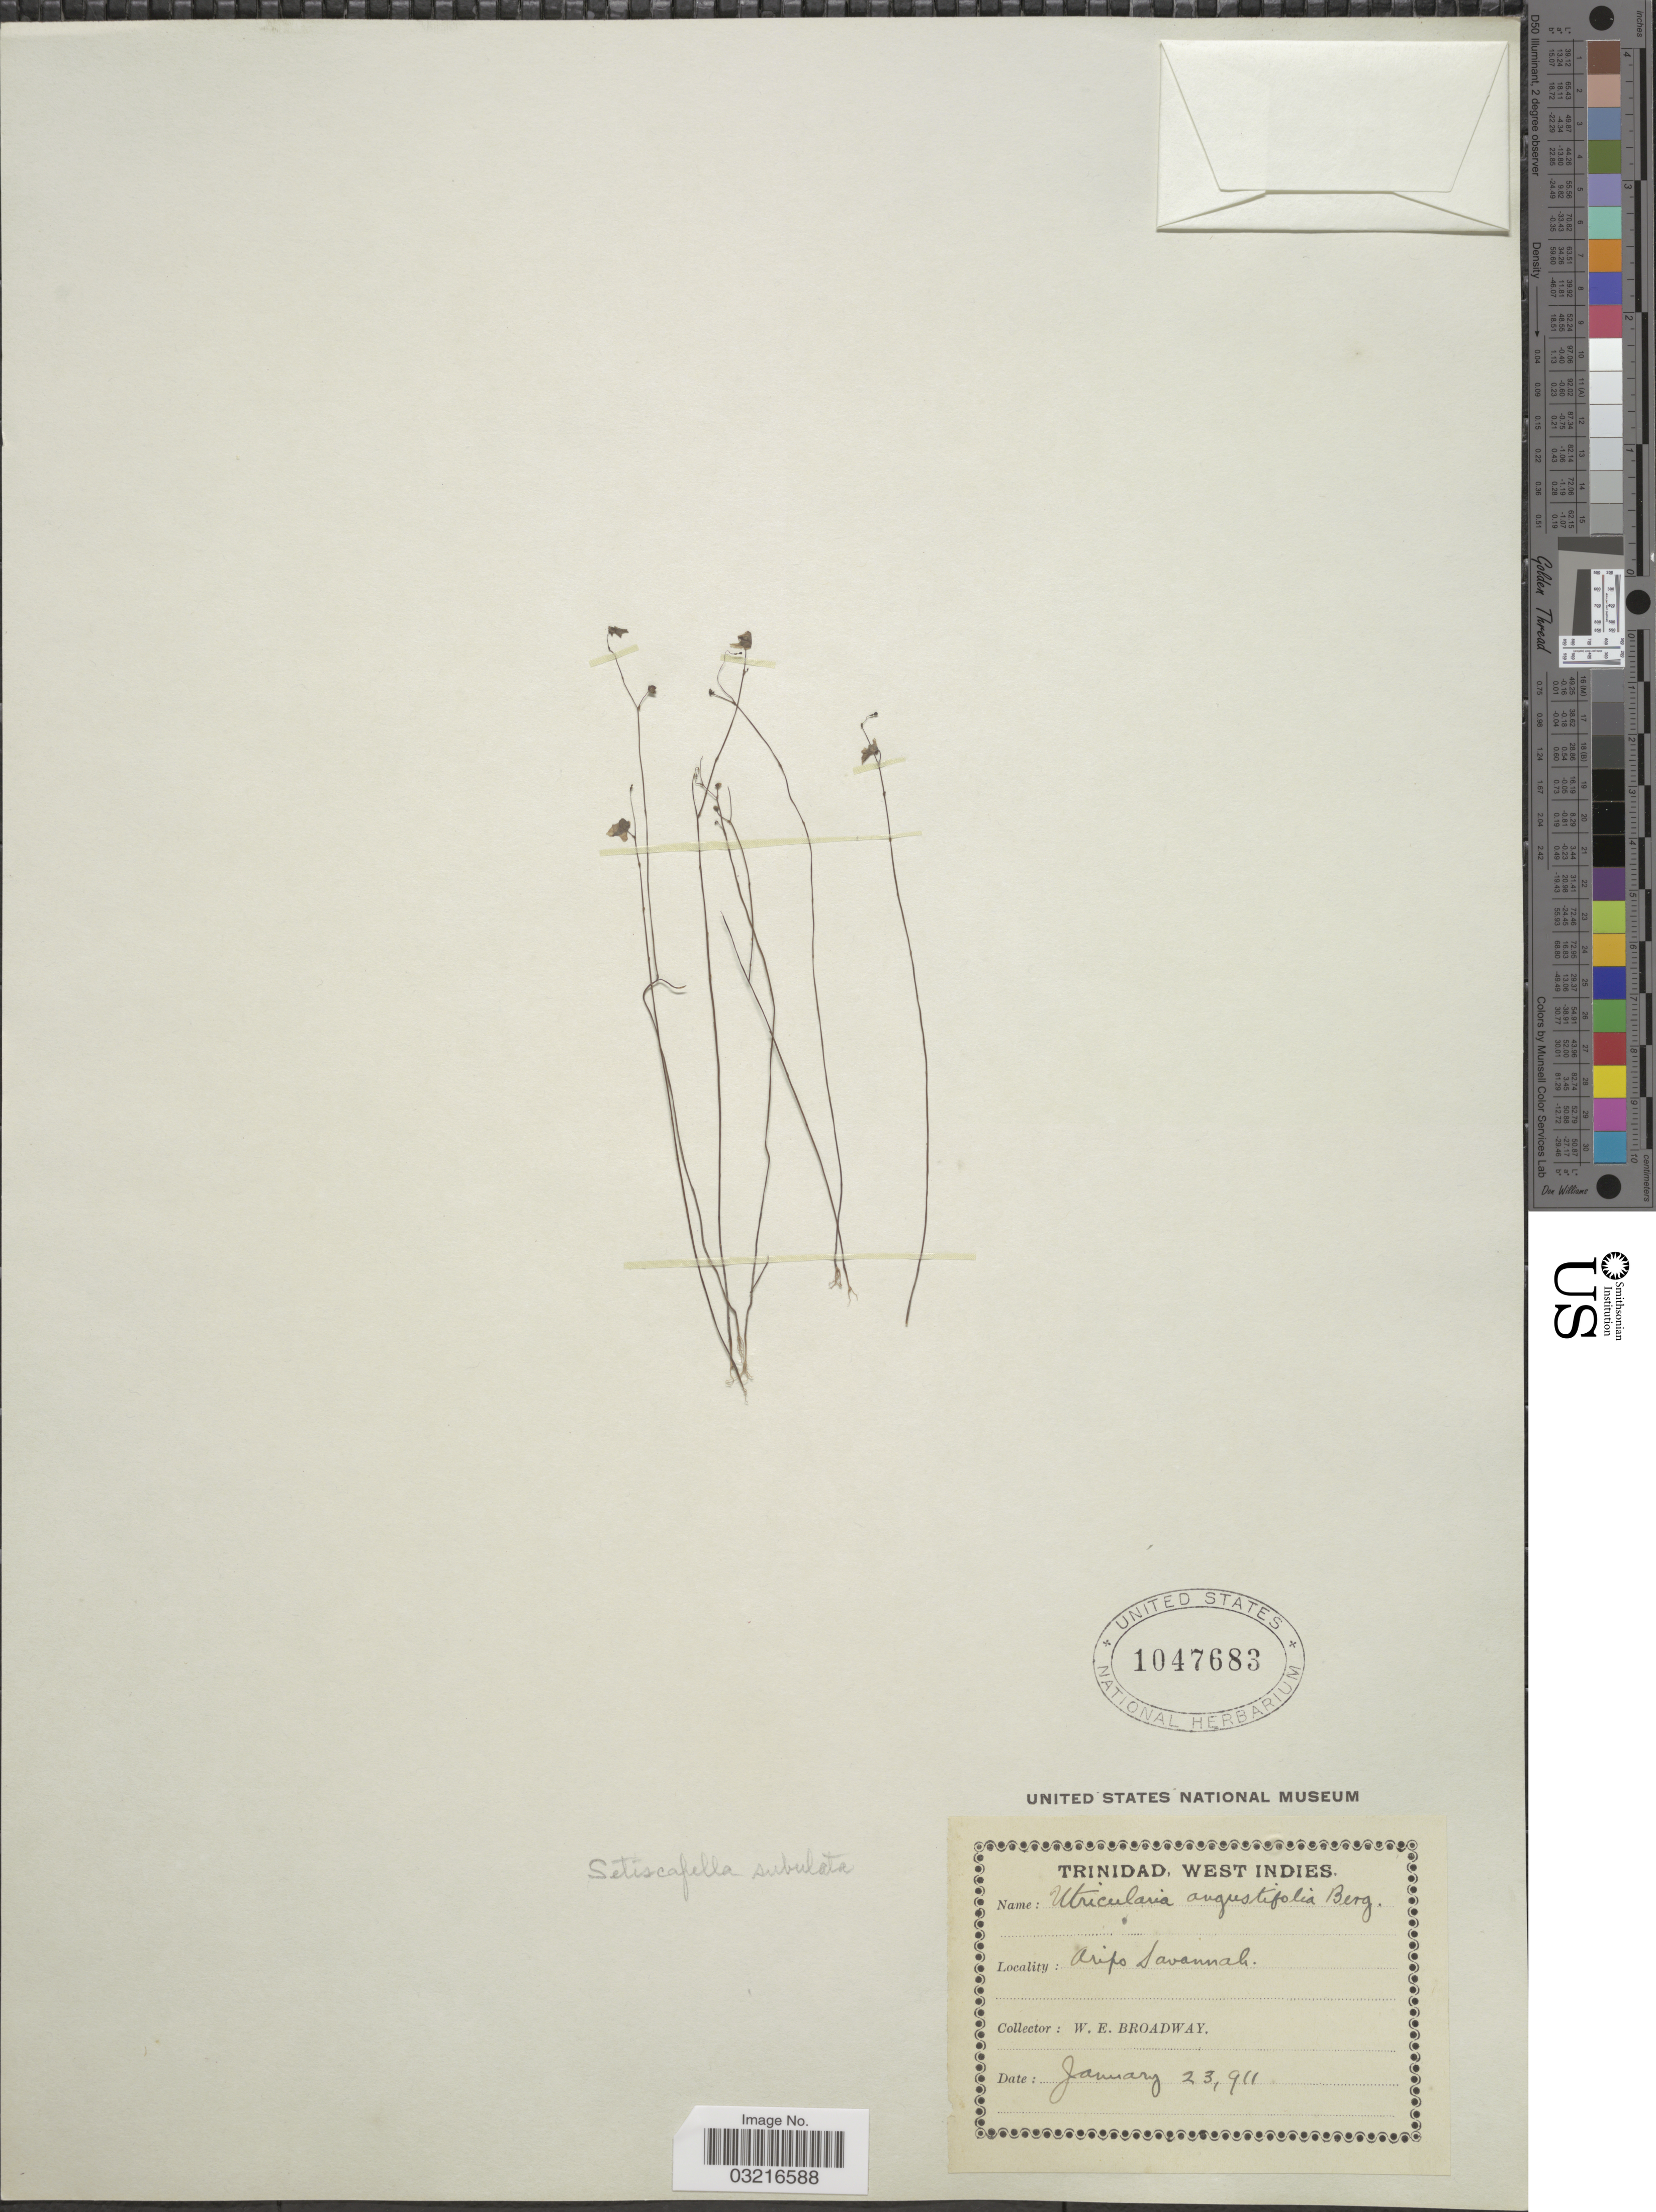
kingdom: Plantae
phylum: Tracheophyta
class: Magnoliopsida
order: Lamiales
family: Lentibulariaceae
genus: Utricularia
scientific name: Utricularia subulata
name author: L.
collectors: W. E. Broadway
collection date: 1911-01-13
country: Trinidad and Tobago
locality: Trinidad, West Indies, Aripo Savannah.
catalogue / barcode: US 1047683